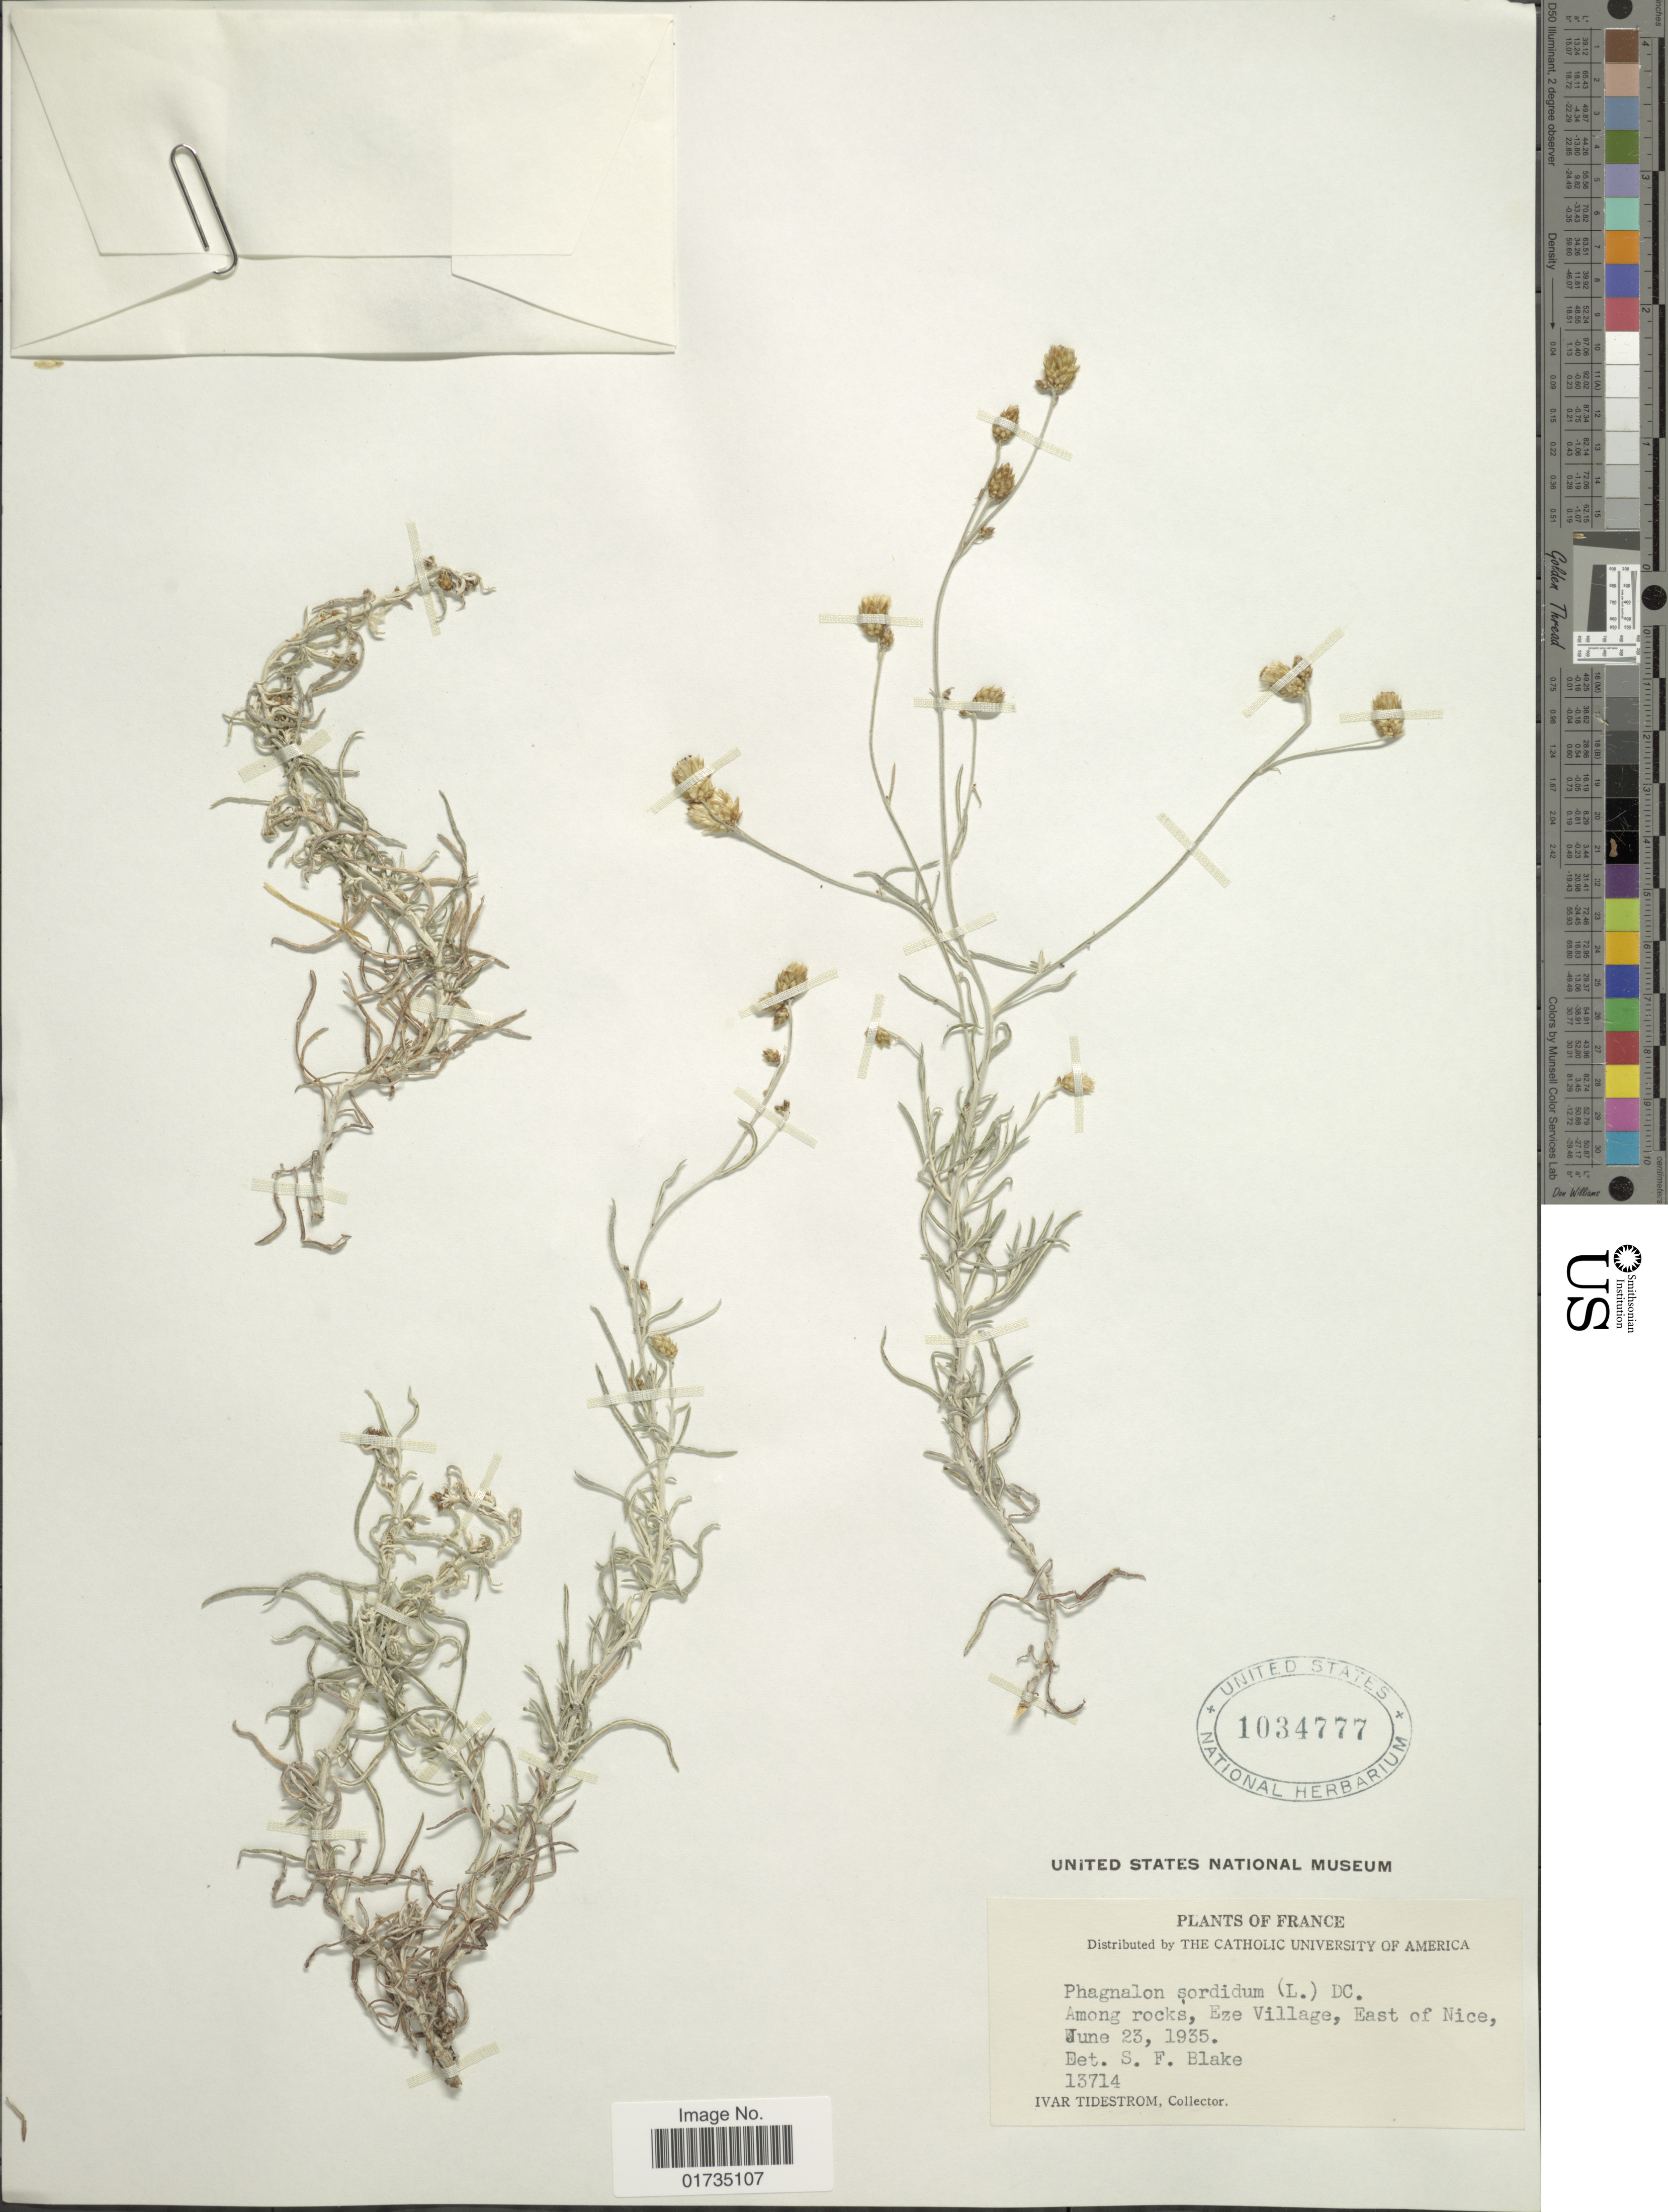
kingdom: Plantae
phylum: Tracheophyta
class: Magnoliopsida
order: Asterales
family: Asteraceae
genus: Phagnalon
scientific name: Phagnalon sordidum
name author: (L.) Rchb.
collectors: I. F. Tidestrom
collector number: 13714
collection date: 1935-06-23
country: France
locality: Among rocks, Eze Village, East of Nice,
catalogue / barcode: US 1034777